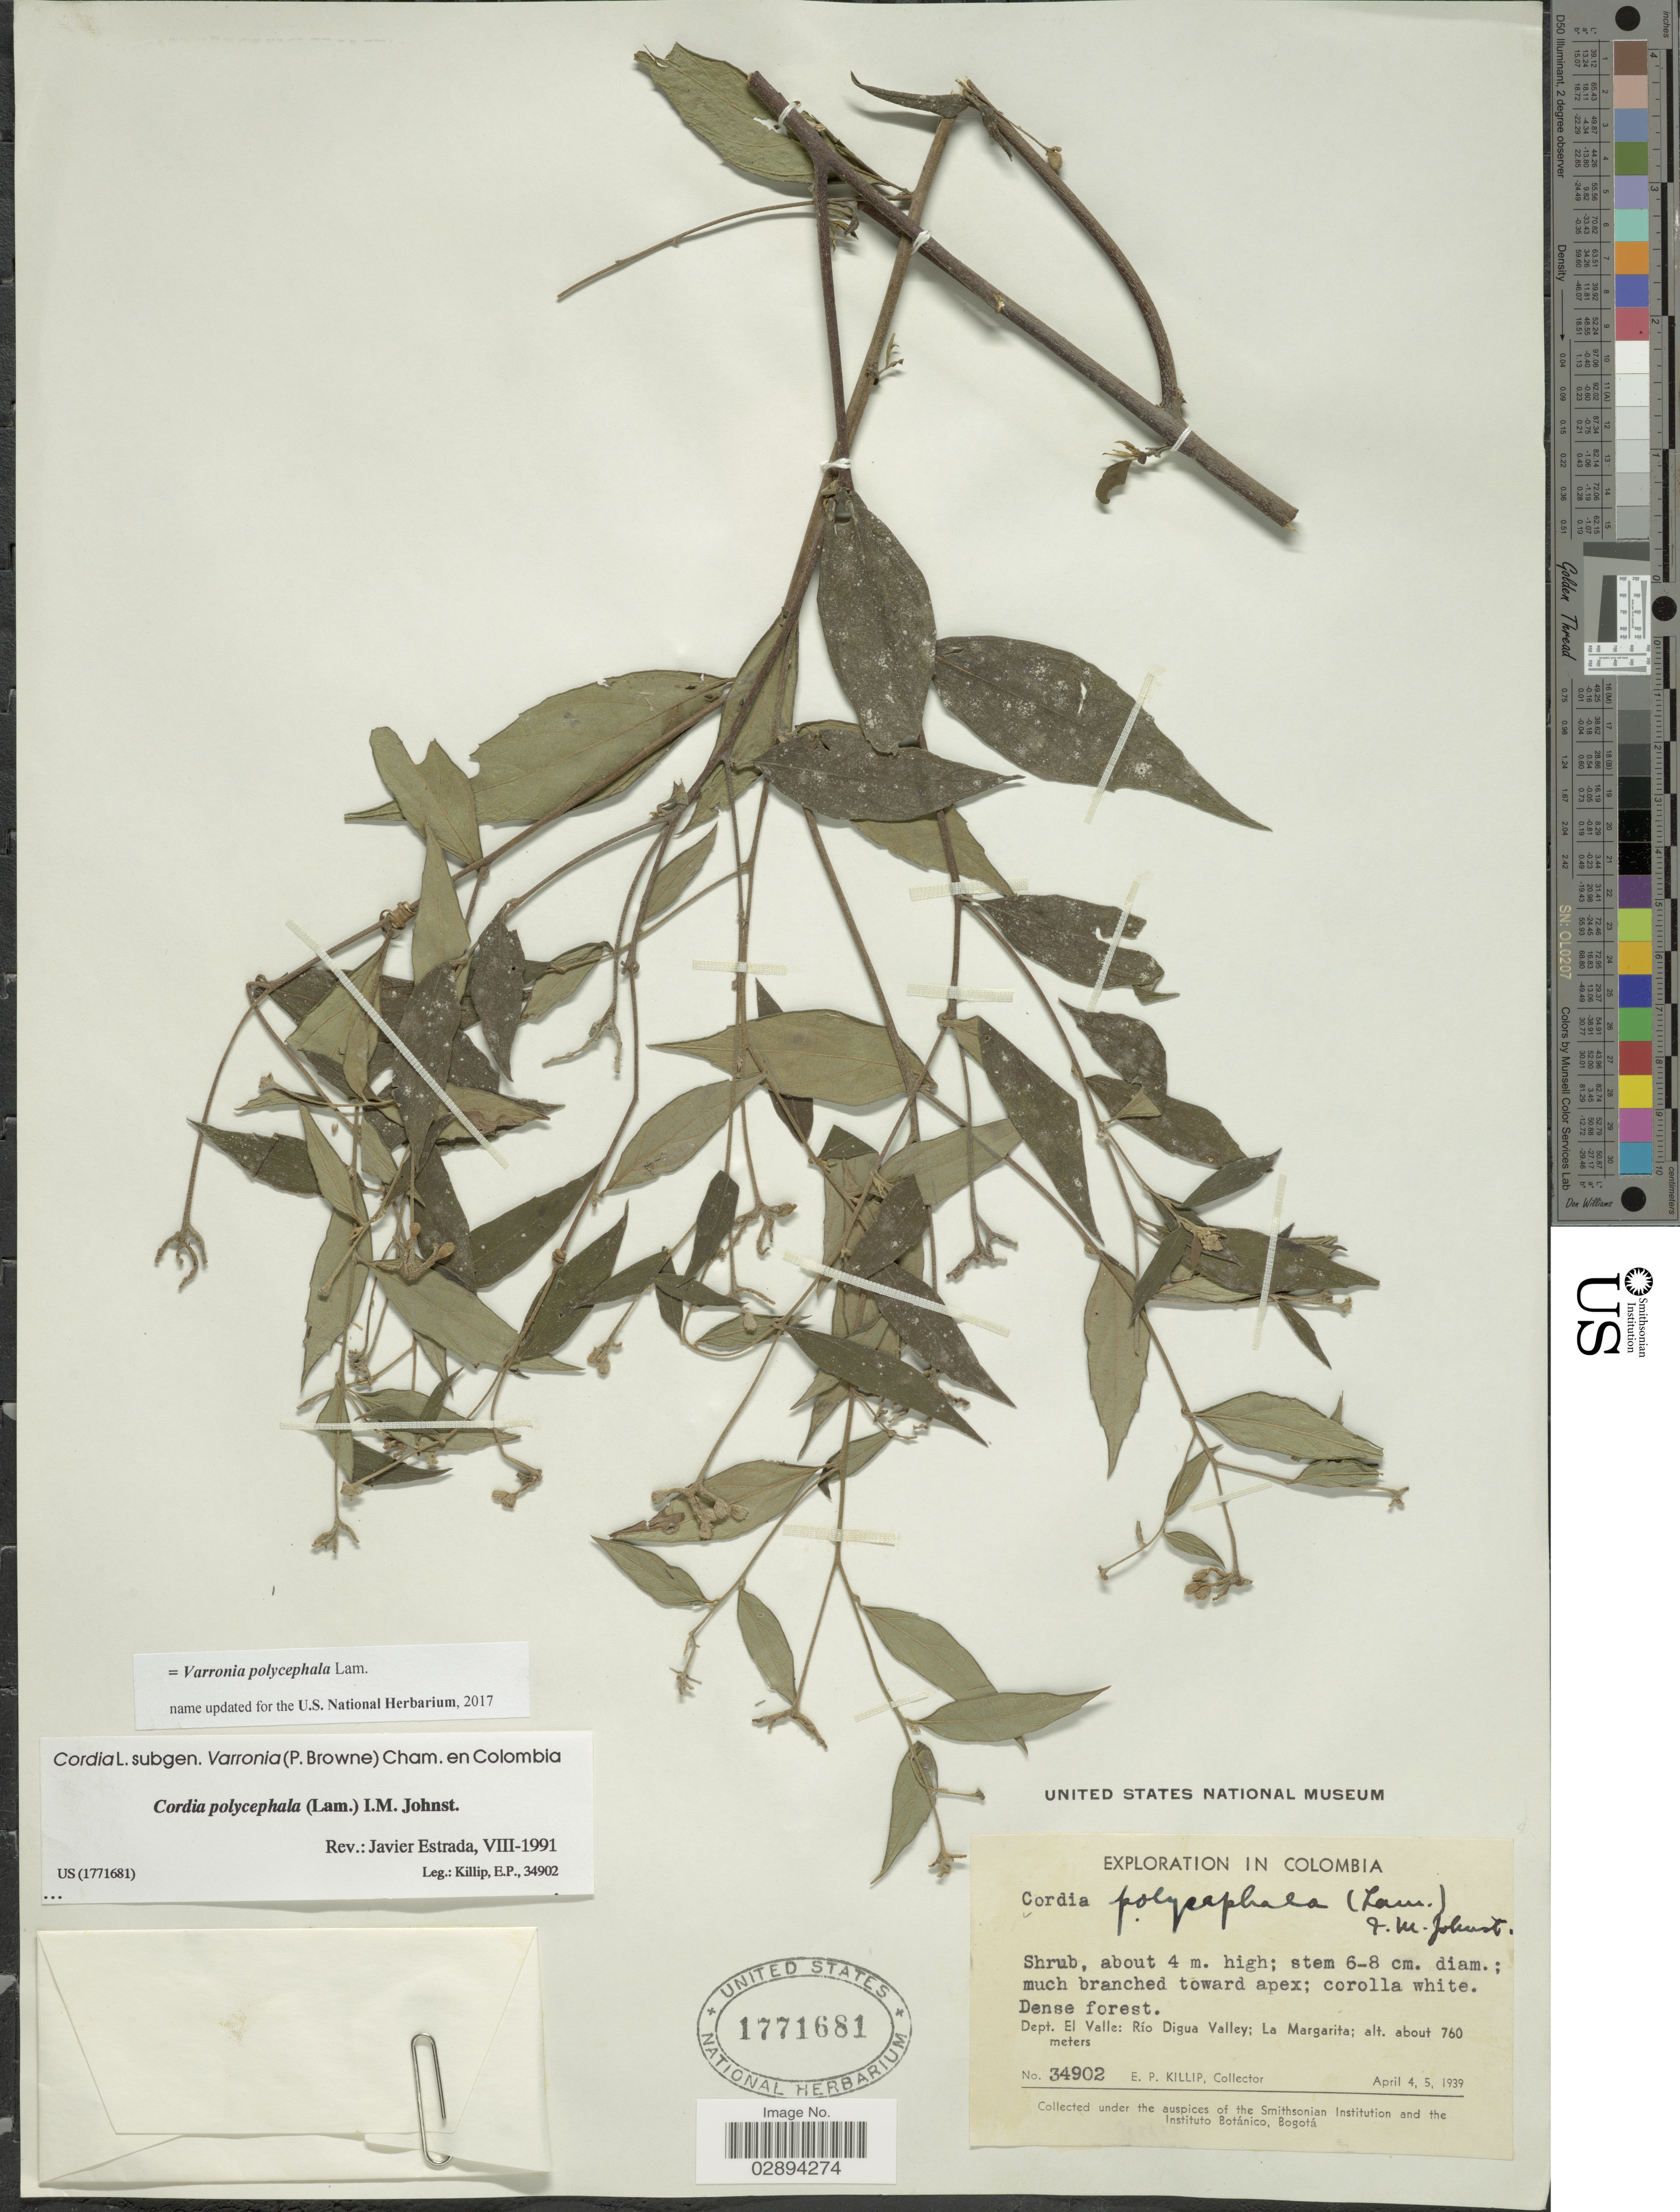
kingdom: Plantae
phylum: Tracheophyta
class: Magnoliopsida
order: Boraginales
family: Cordiaceae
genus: Varronia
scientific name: Varronia polycephala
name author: Lam.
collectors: E. P. Killip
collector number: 34902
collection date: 1939-04-04/1939-04-05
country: Colombia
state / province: Valle del Cauca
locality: Dept. El Valle, Río Digua Valley, La Margarita.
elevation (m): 760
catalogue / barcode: US 1771681